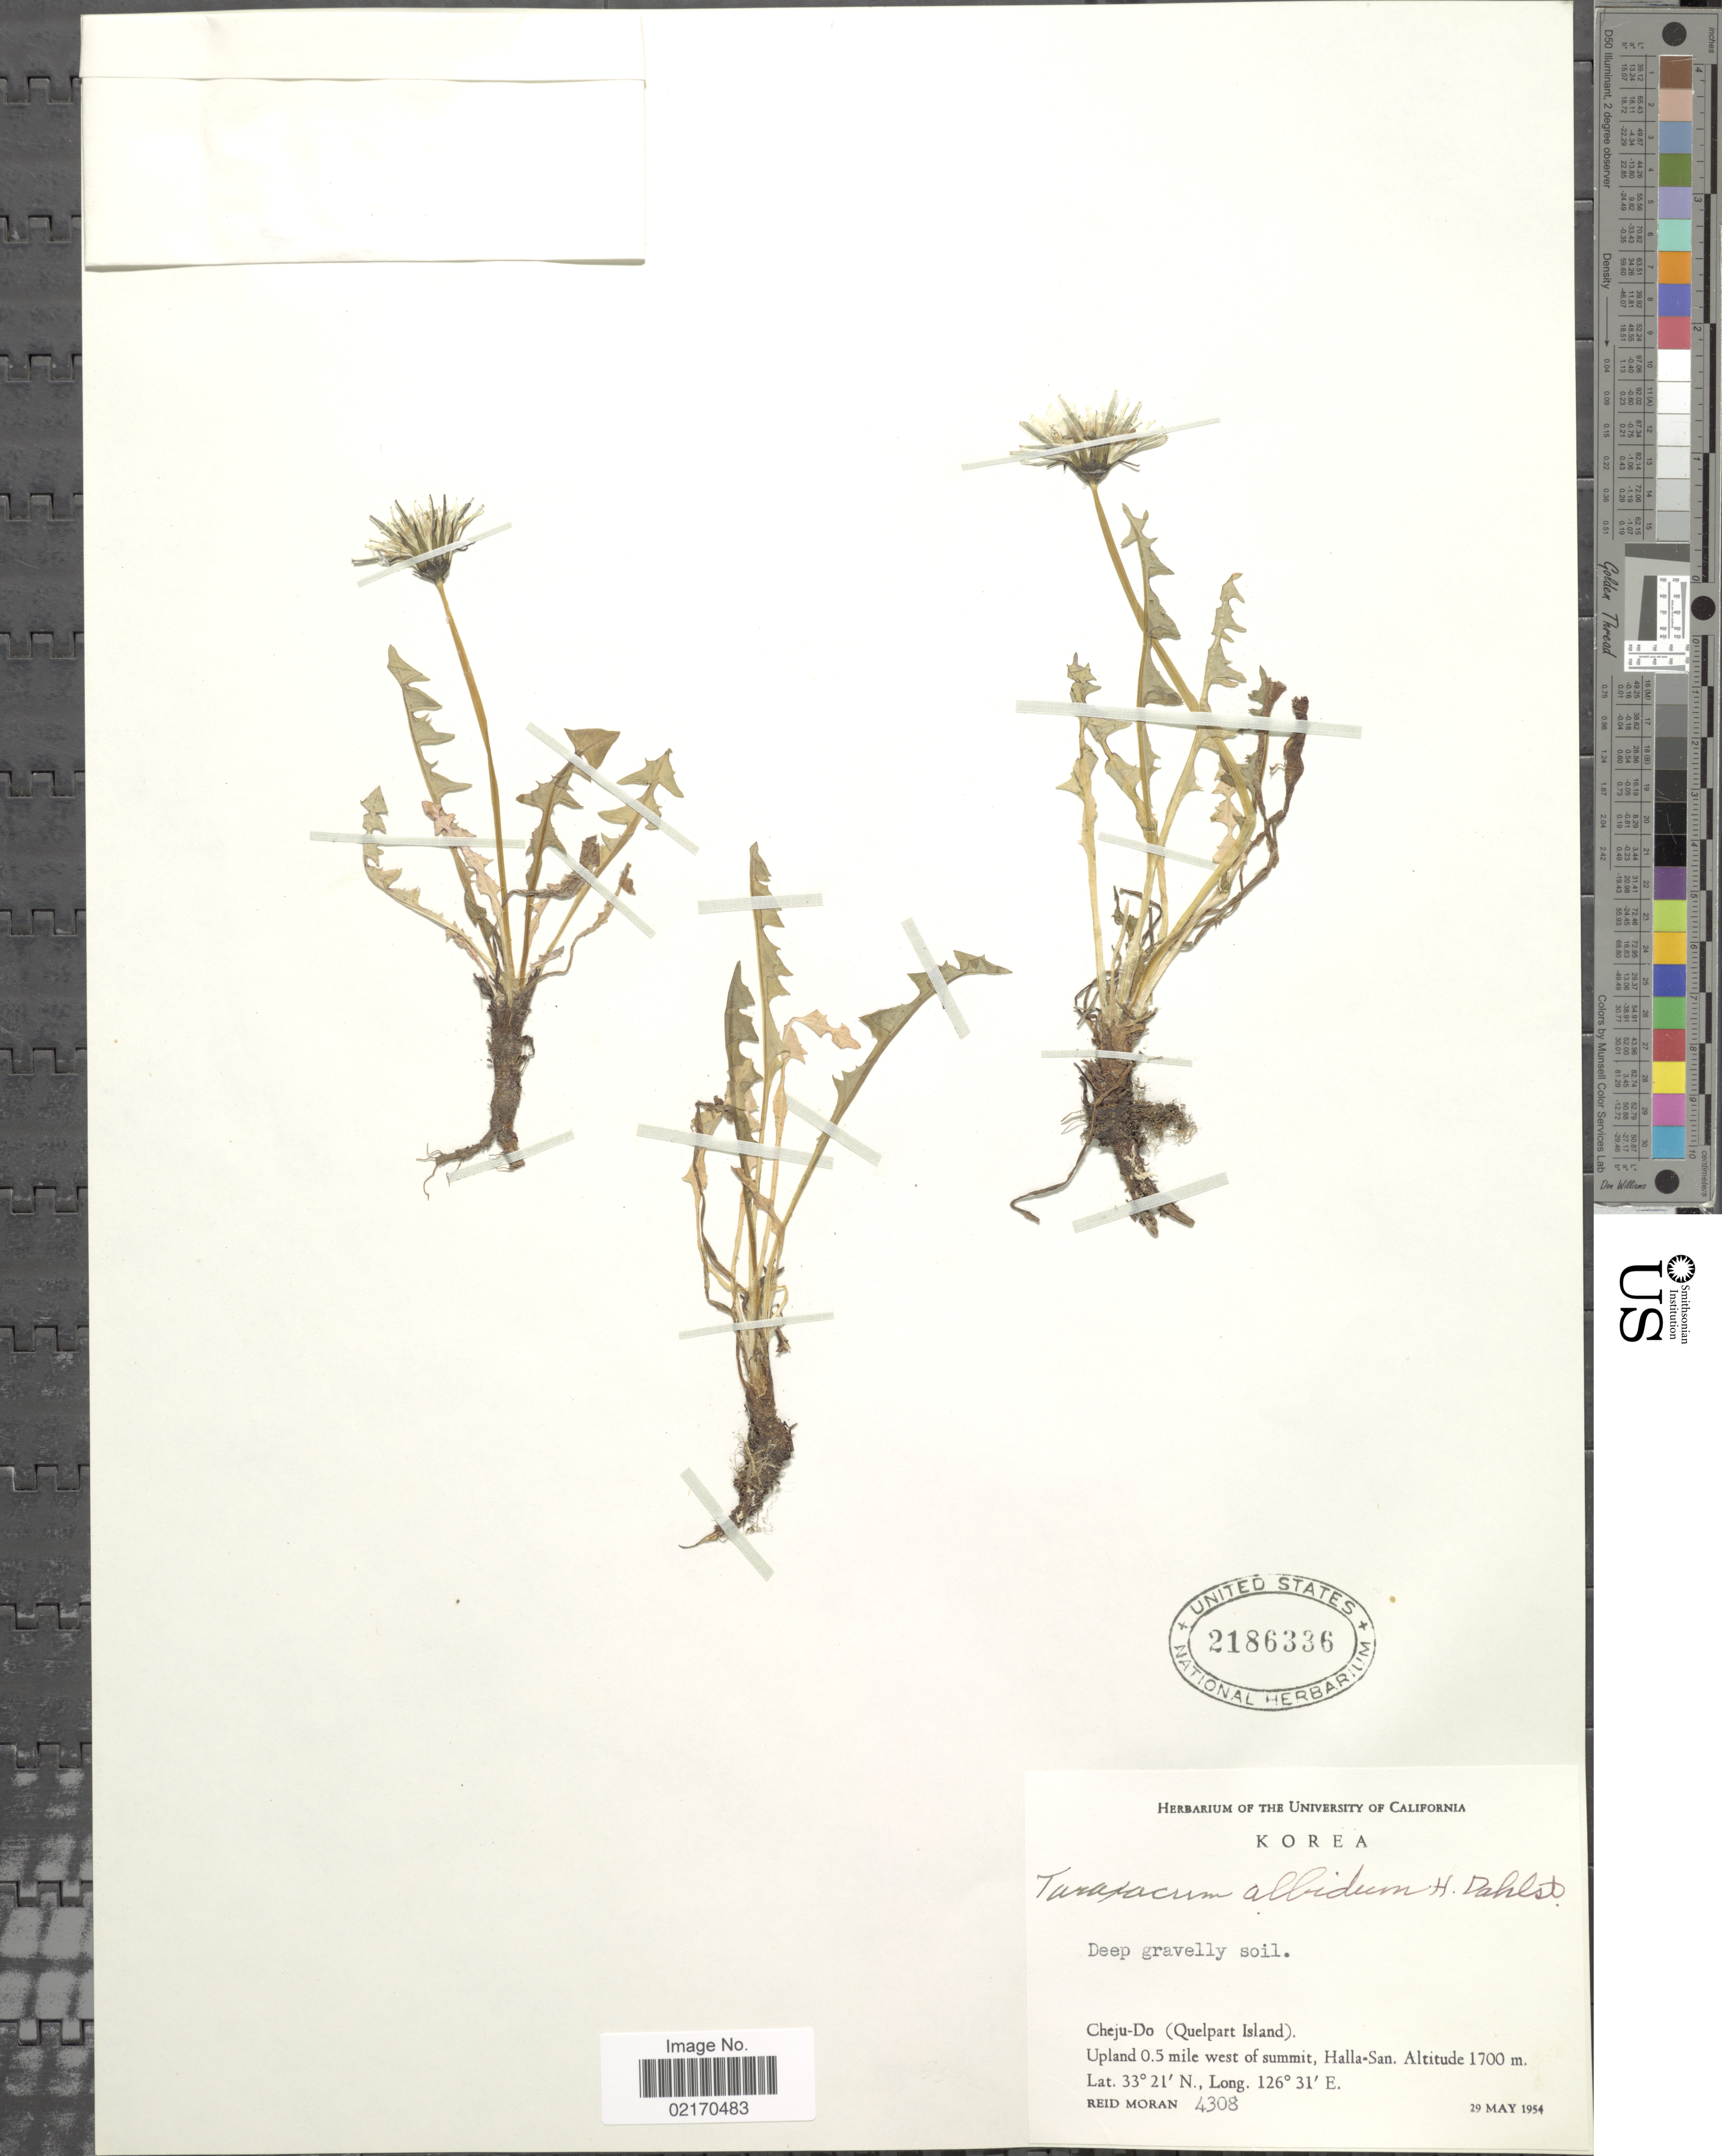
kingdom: Plantae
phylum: Tracheophyta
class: Magnoliopsida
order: Asterales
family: Asteraceae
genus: Taraxacum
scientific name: Taraxacum albidum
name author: Dahlst.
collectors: R. V. Moran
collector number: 4308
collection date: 1954-05-29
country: South Korea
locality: Cheju-Do (Quelpart Island), Upland 0.5 mile west of summit, Halla-San.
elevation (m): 1700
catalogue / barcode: US 2186336